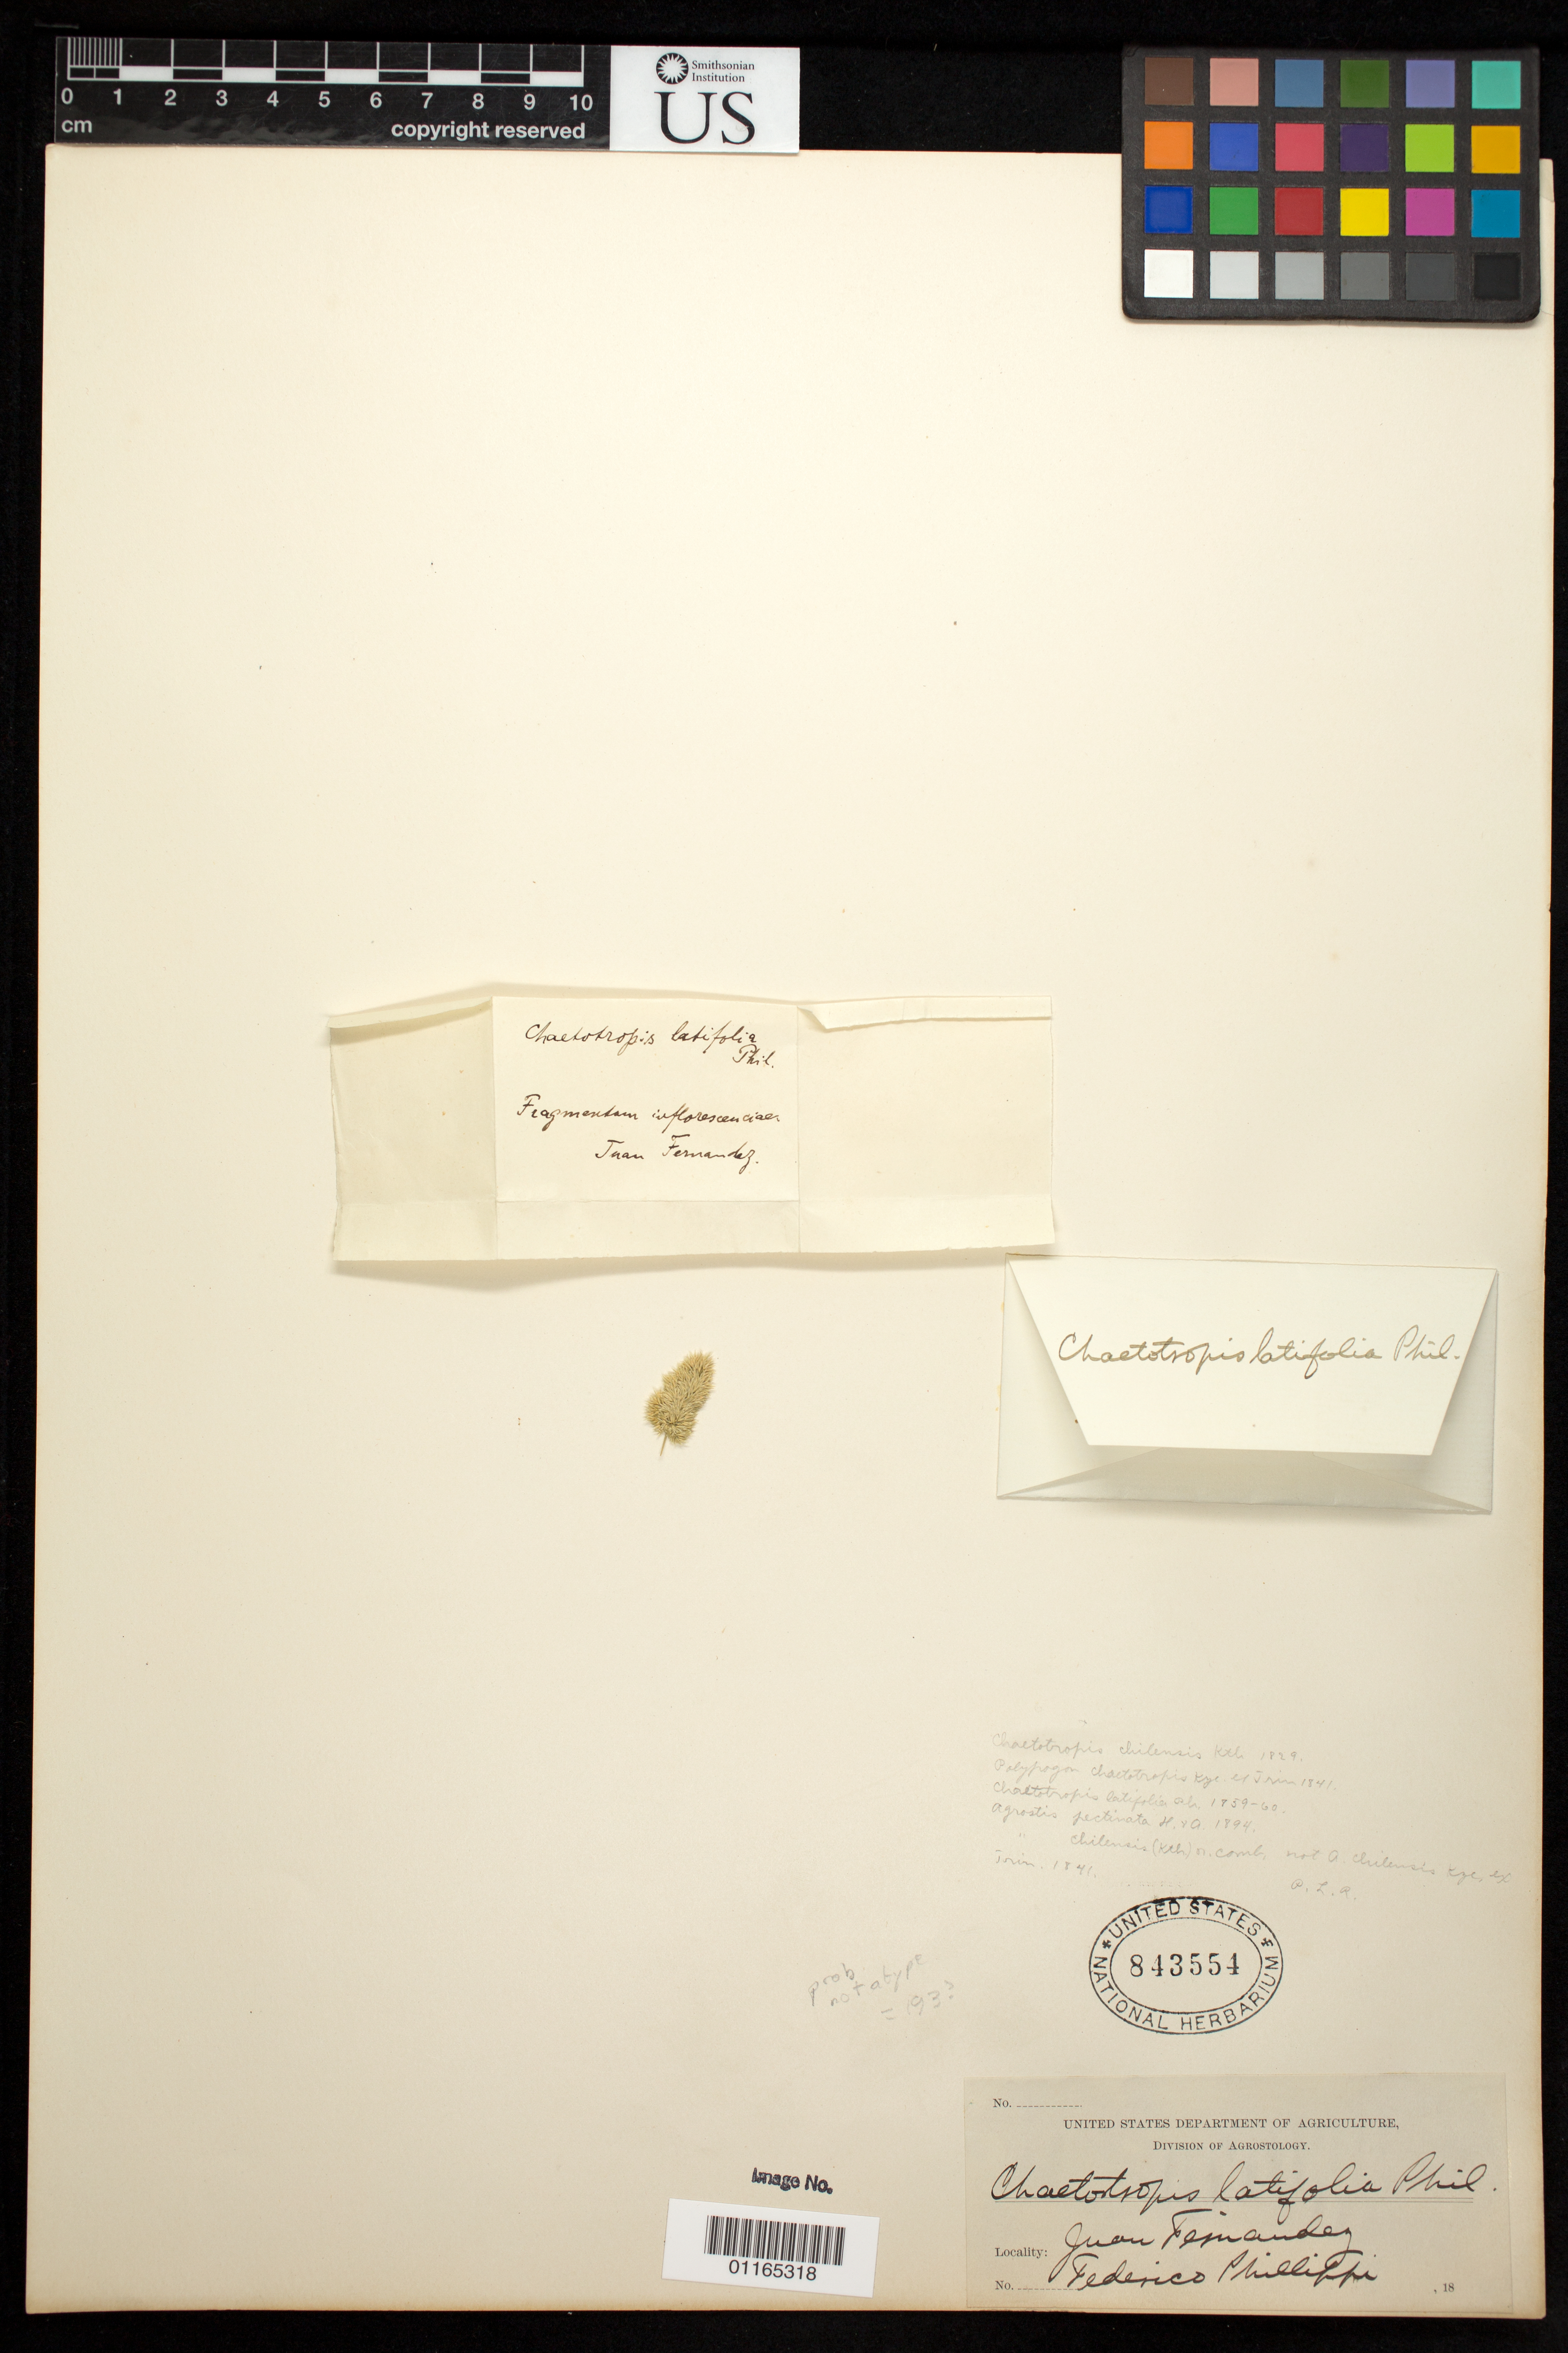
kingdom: Plantae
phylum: Tracheophyta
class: Liliopsida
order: Poales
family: Poaceae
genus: Chaetotropis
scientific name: Chaetotropis latifolia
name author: Phil.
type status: Possible Type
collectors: R. A. Philippi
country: Chile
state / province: Valparaíso (V)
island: Juan Fernandez Islands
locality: Juan Fernandez, Juan Fernandez Islands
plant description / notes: Fragmentary material of (type?) specimen ex herb. Philippi (?). Possibly original material but dubiously a type; protologue cites specimen from Puerto Montt, but this specimen is from Juan Fernandez [Islands].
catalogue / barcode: US 843554